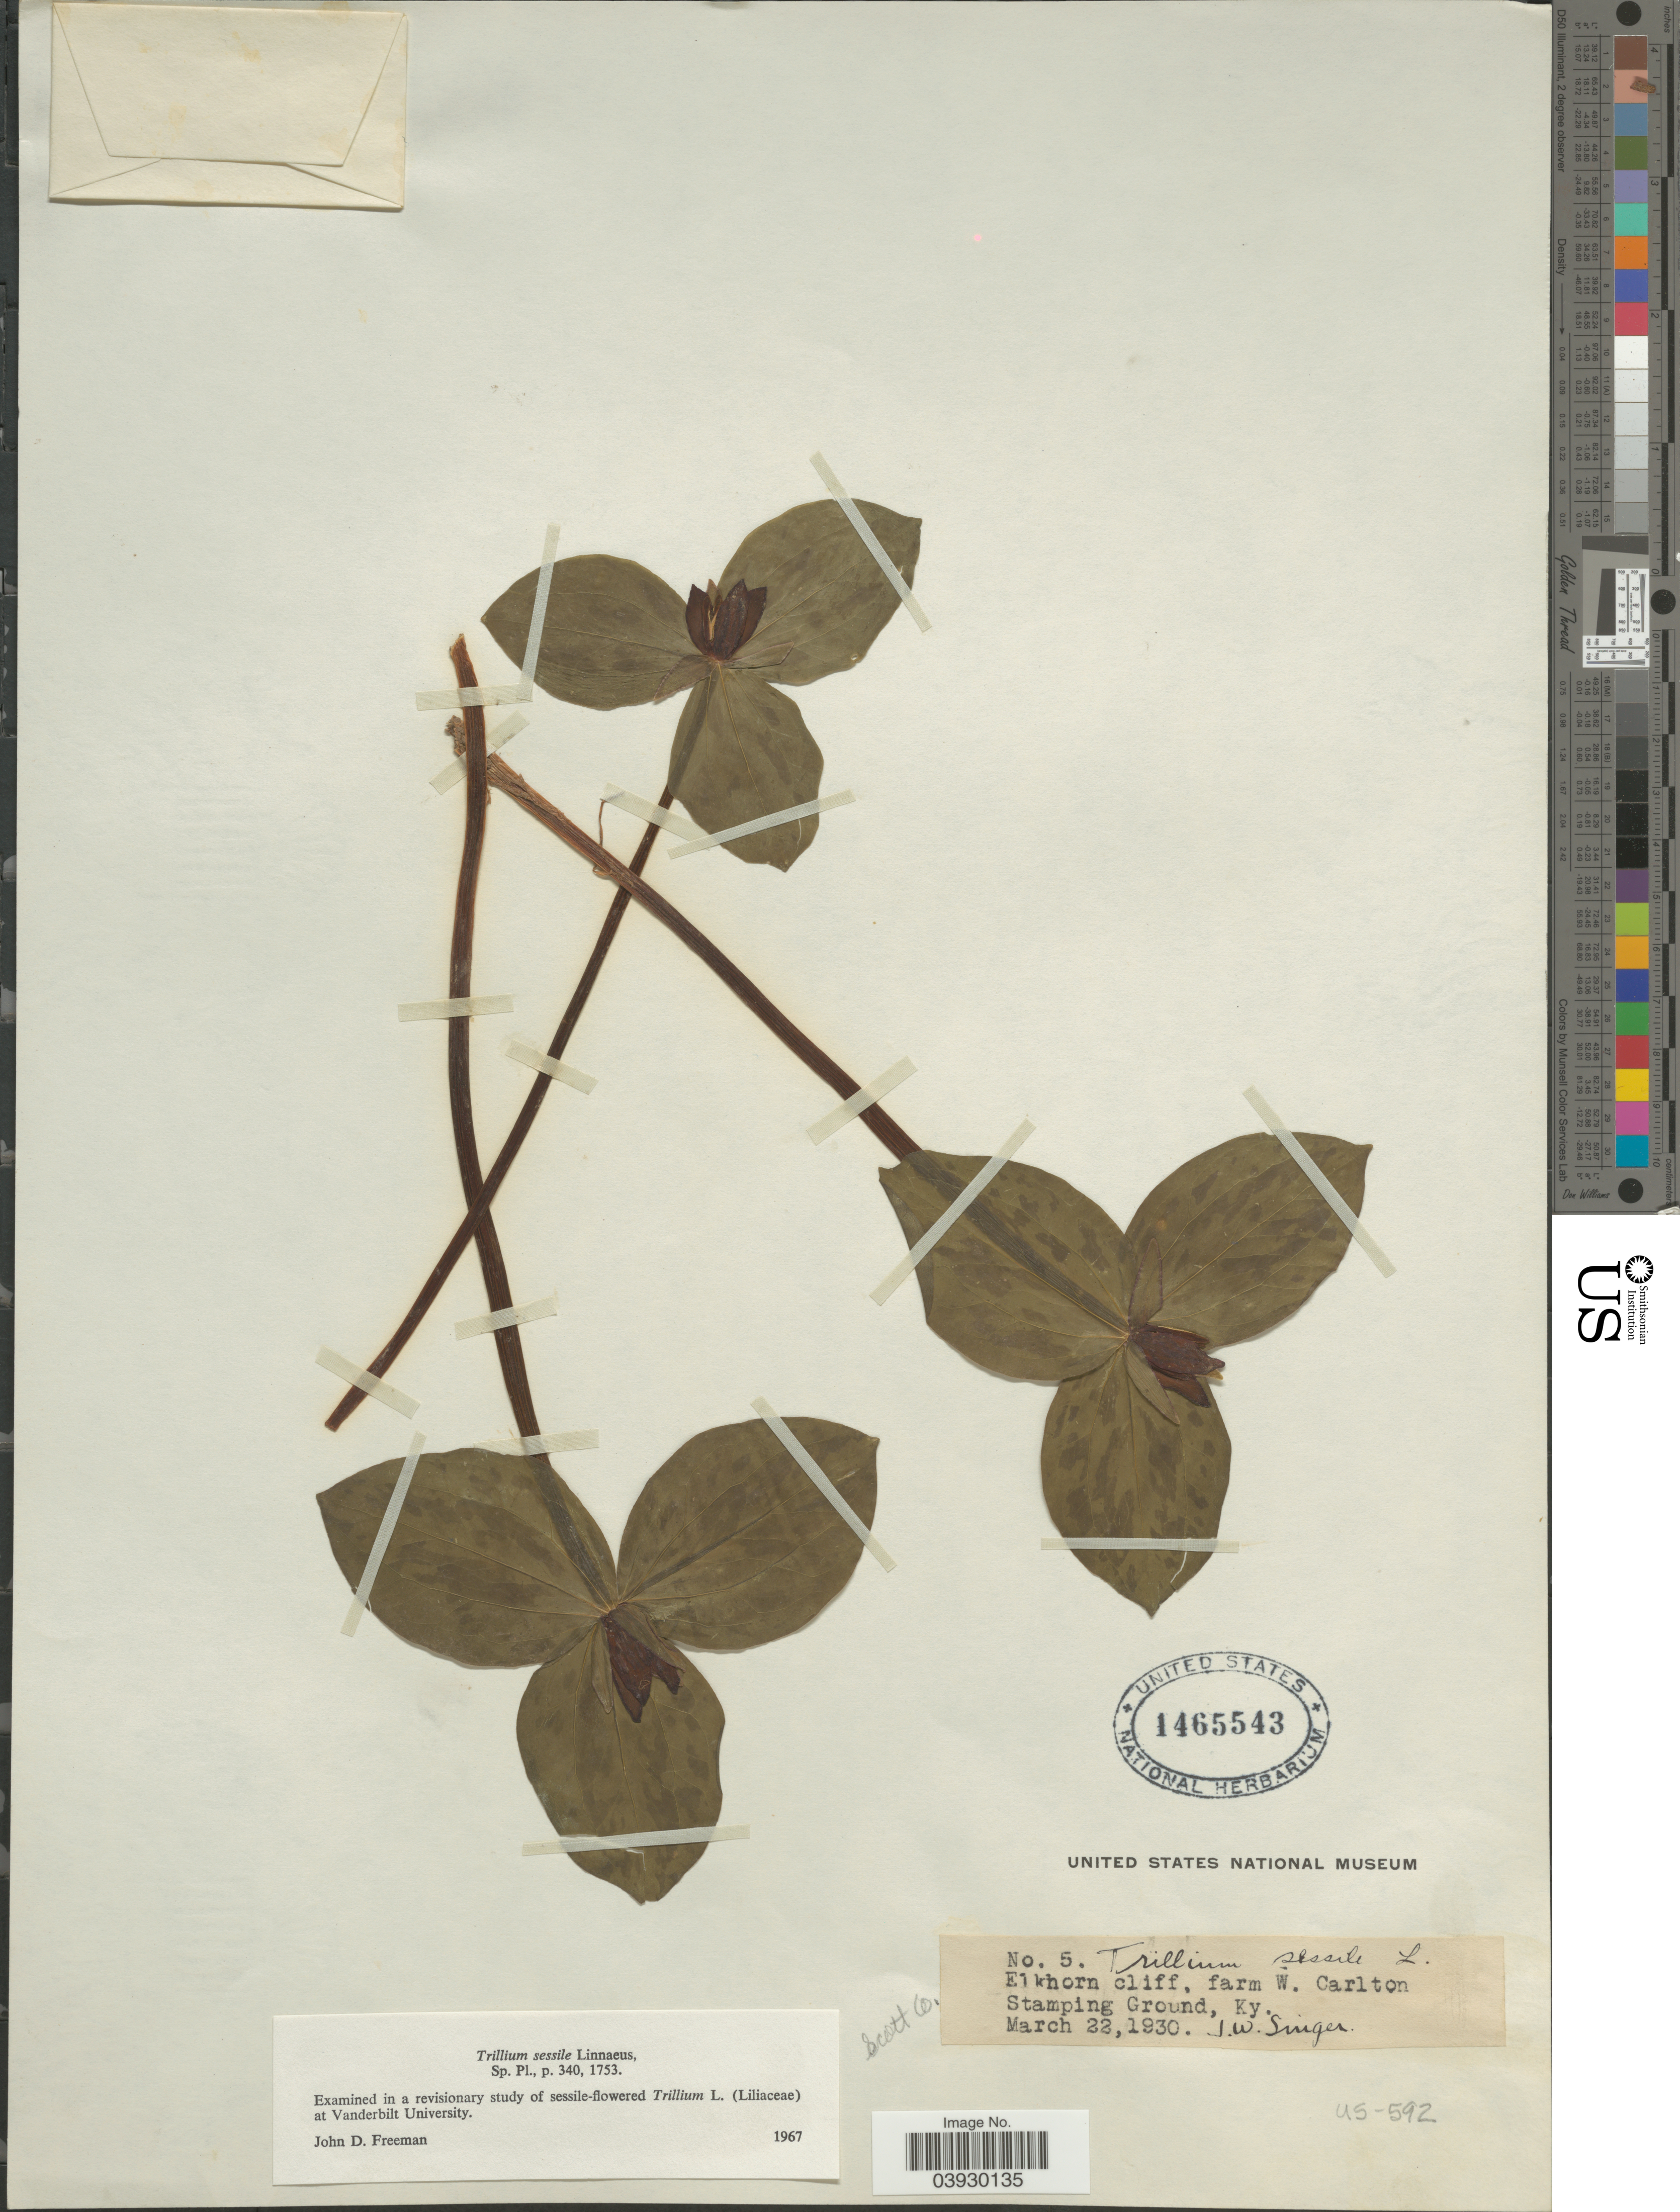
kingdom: Plantae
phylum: Tracheophyta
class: Liliopsida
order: Liliales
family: Melanthiaceae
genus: Trillium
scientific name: Trillium sessile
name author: L.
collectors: J. EW. Singer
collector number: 5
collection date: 1930-03-22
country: United States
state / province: Kentucky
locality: Elkhorn cliff, farm W. Carlton. Stamping Ground. Scott Co.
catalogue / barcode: US 1465543